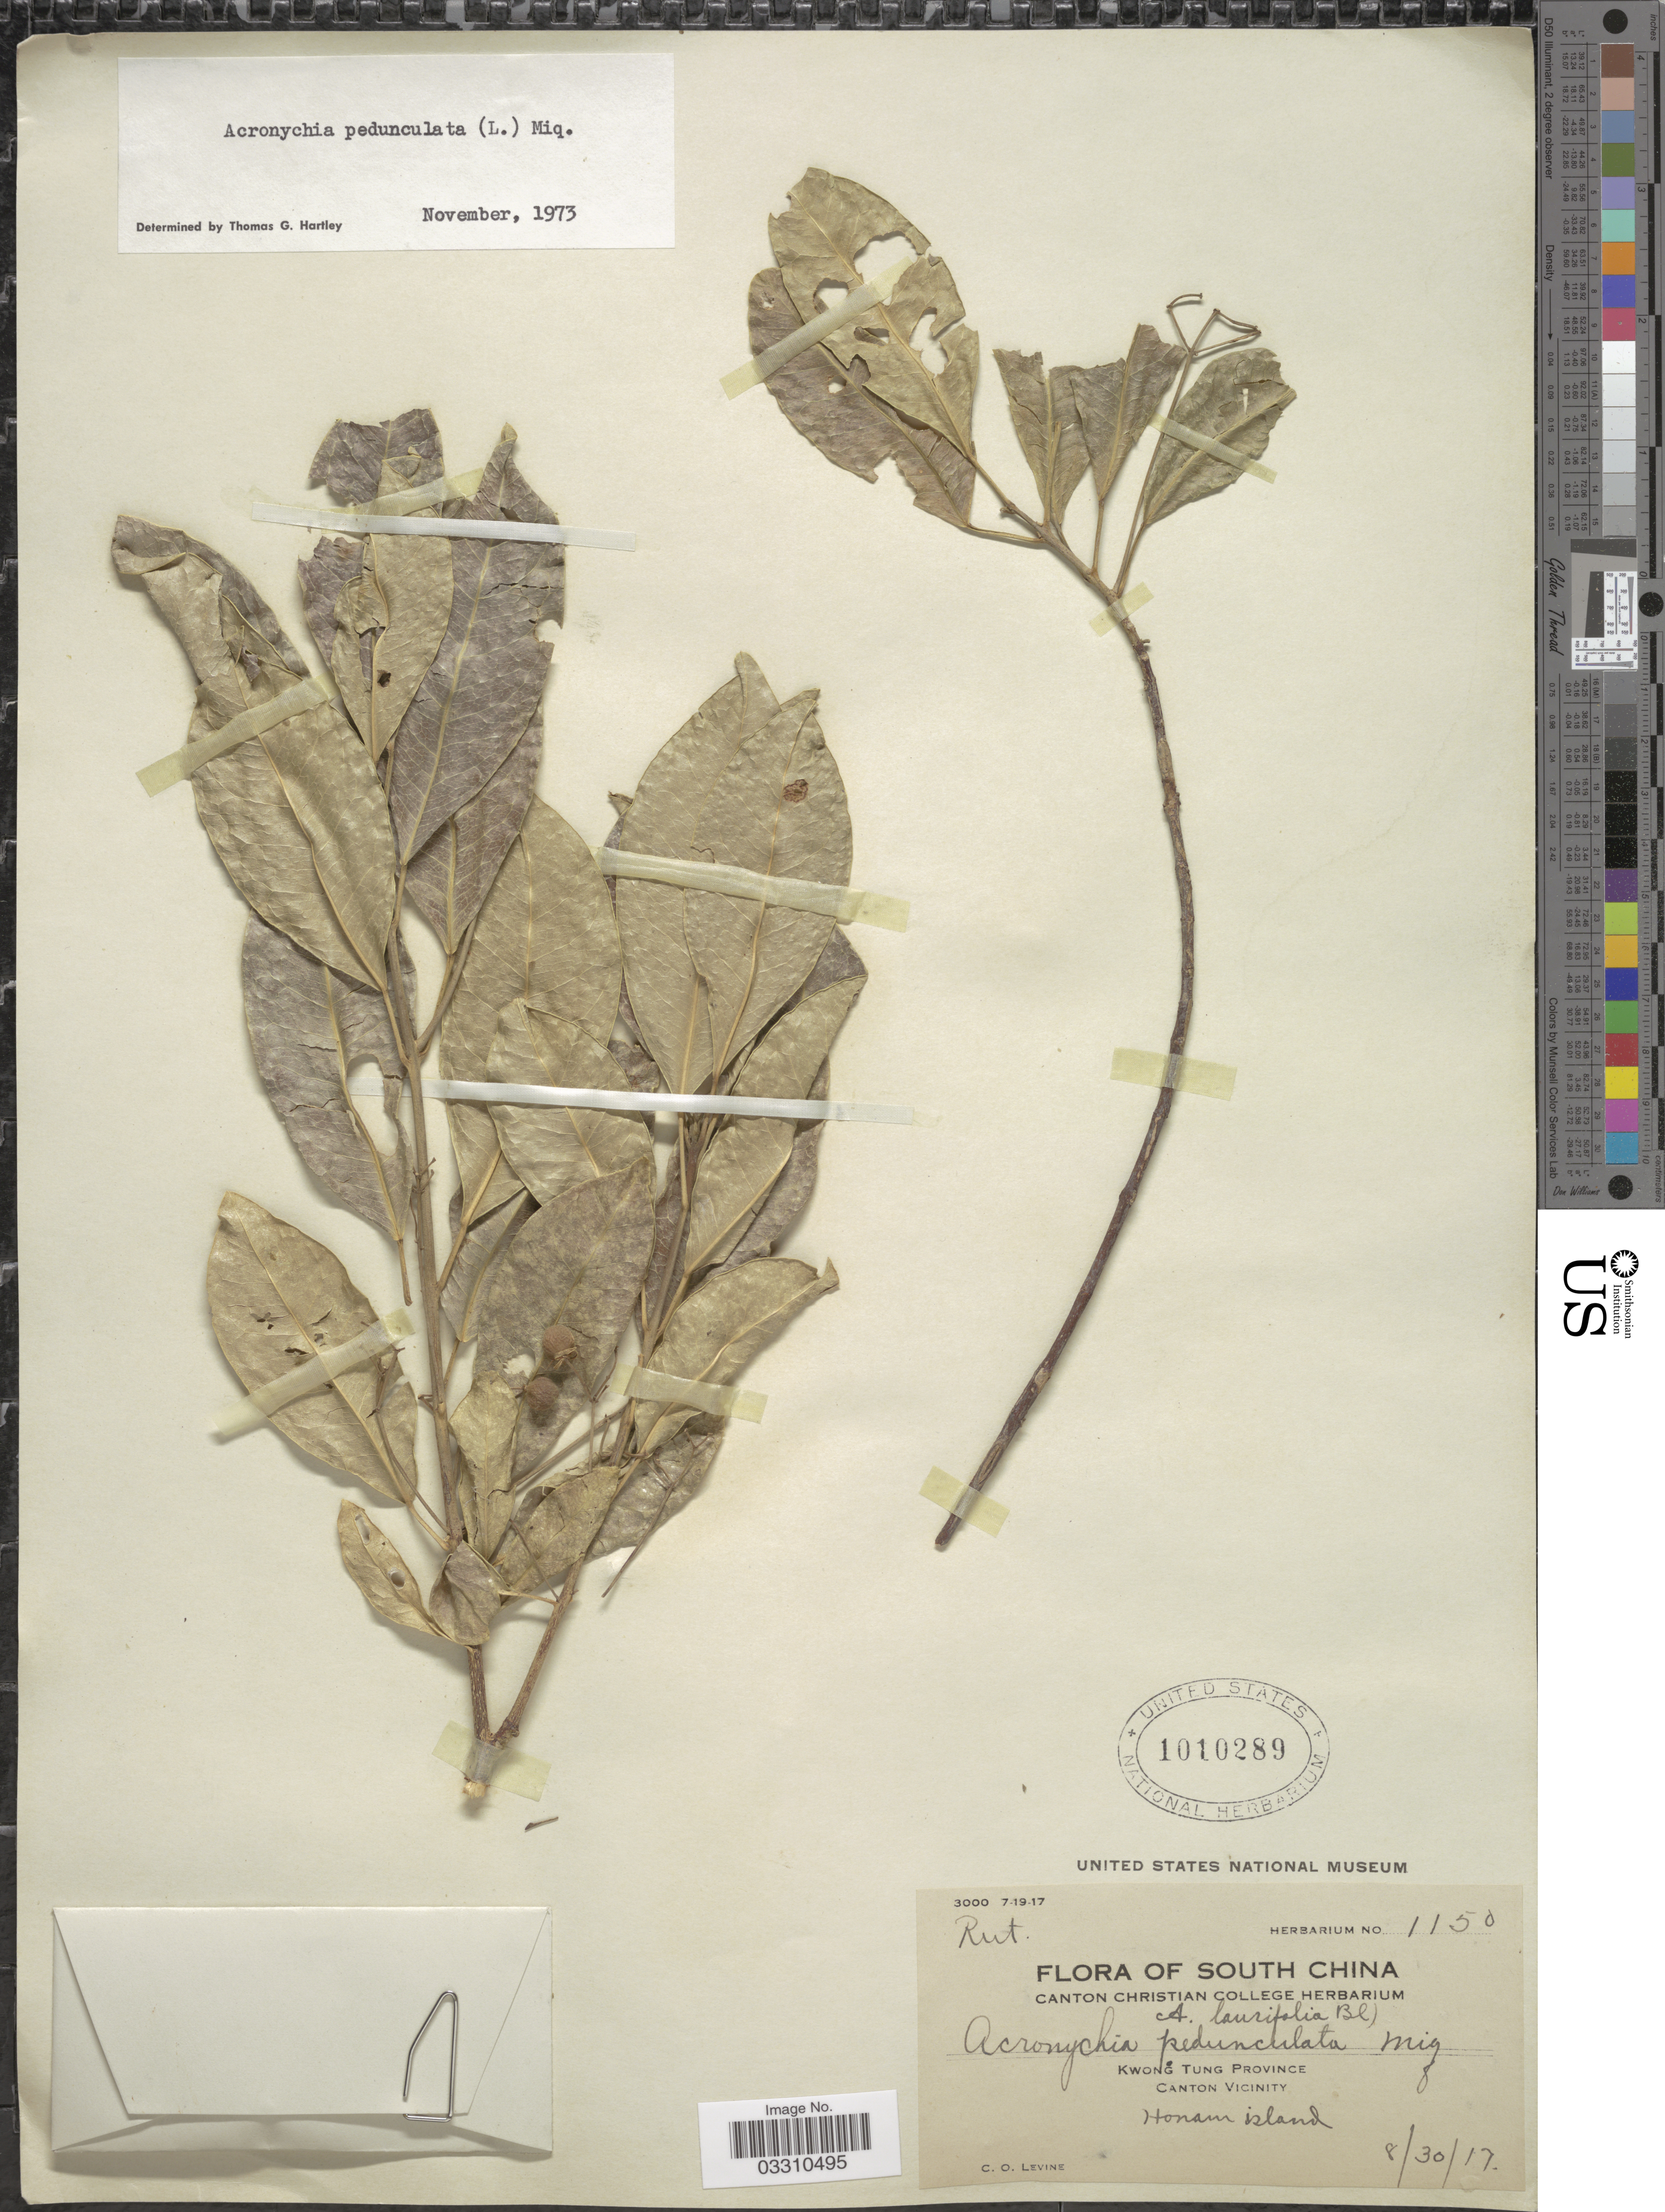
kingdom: Plantae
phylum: Tracheophyta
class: Magnoliopsida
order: Sapindales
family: Rutaceae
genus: Acronychia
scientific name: Acronychia pedunculata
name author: (L.) Miq.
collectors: C. O. Levine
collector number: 1150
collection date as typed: Transcribed d/m/y: 30/8/17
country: China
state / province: Guangdong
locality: South China, Kwong Tung Province, Canton Vicinity, Honam island.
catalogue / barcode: US 1010289